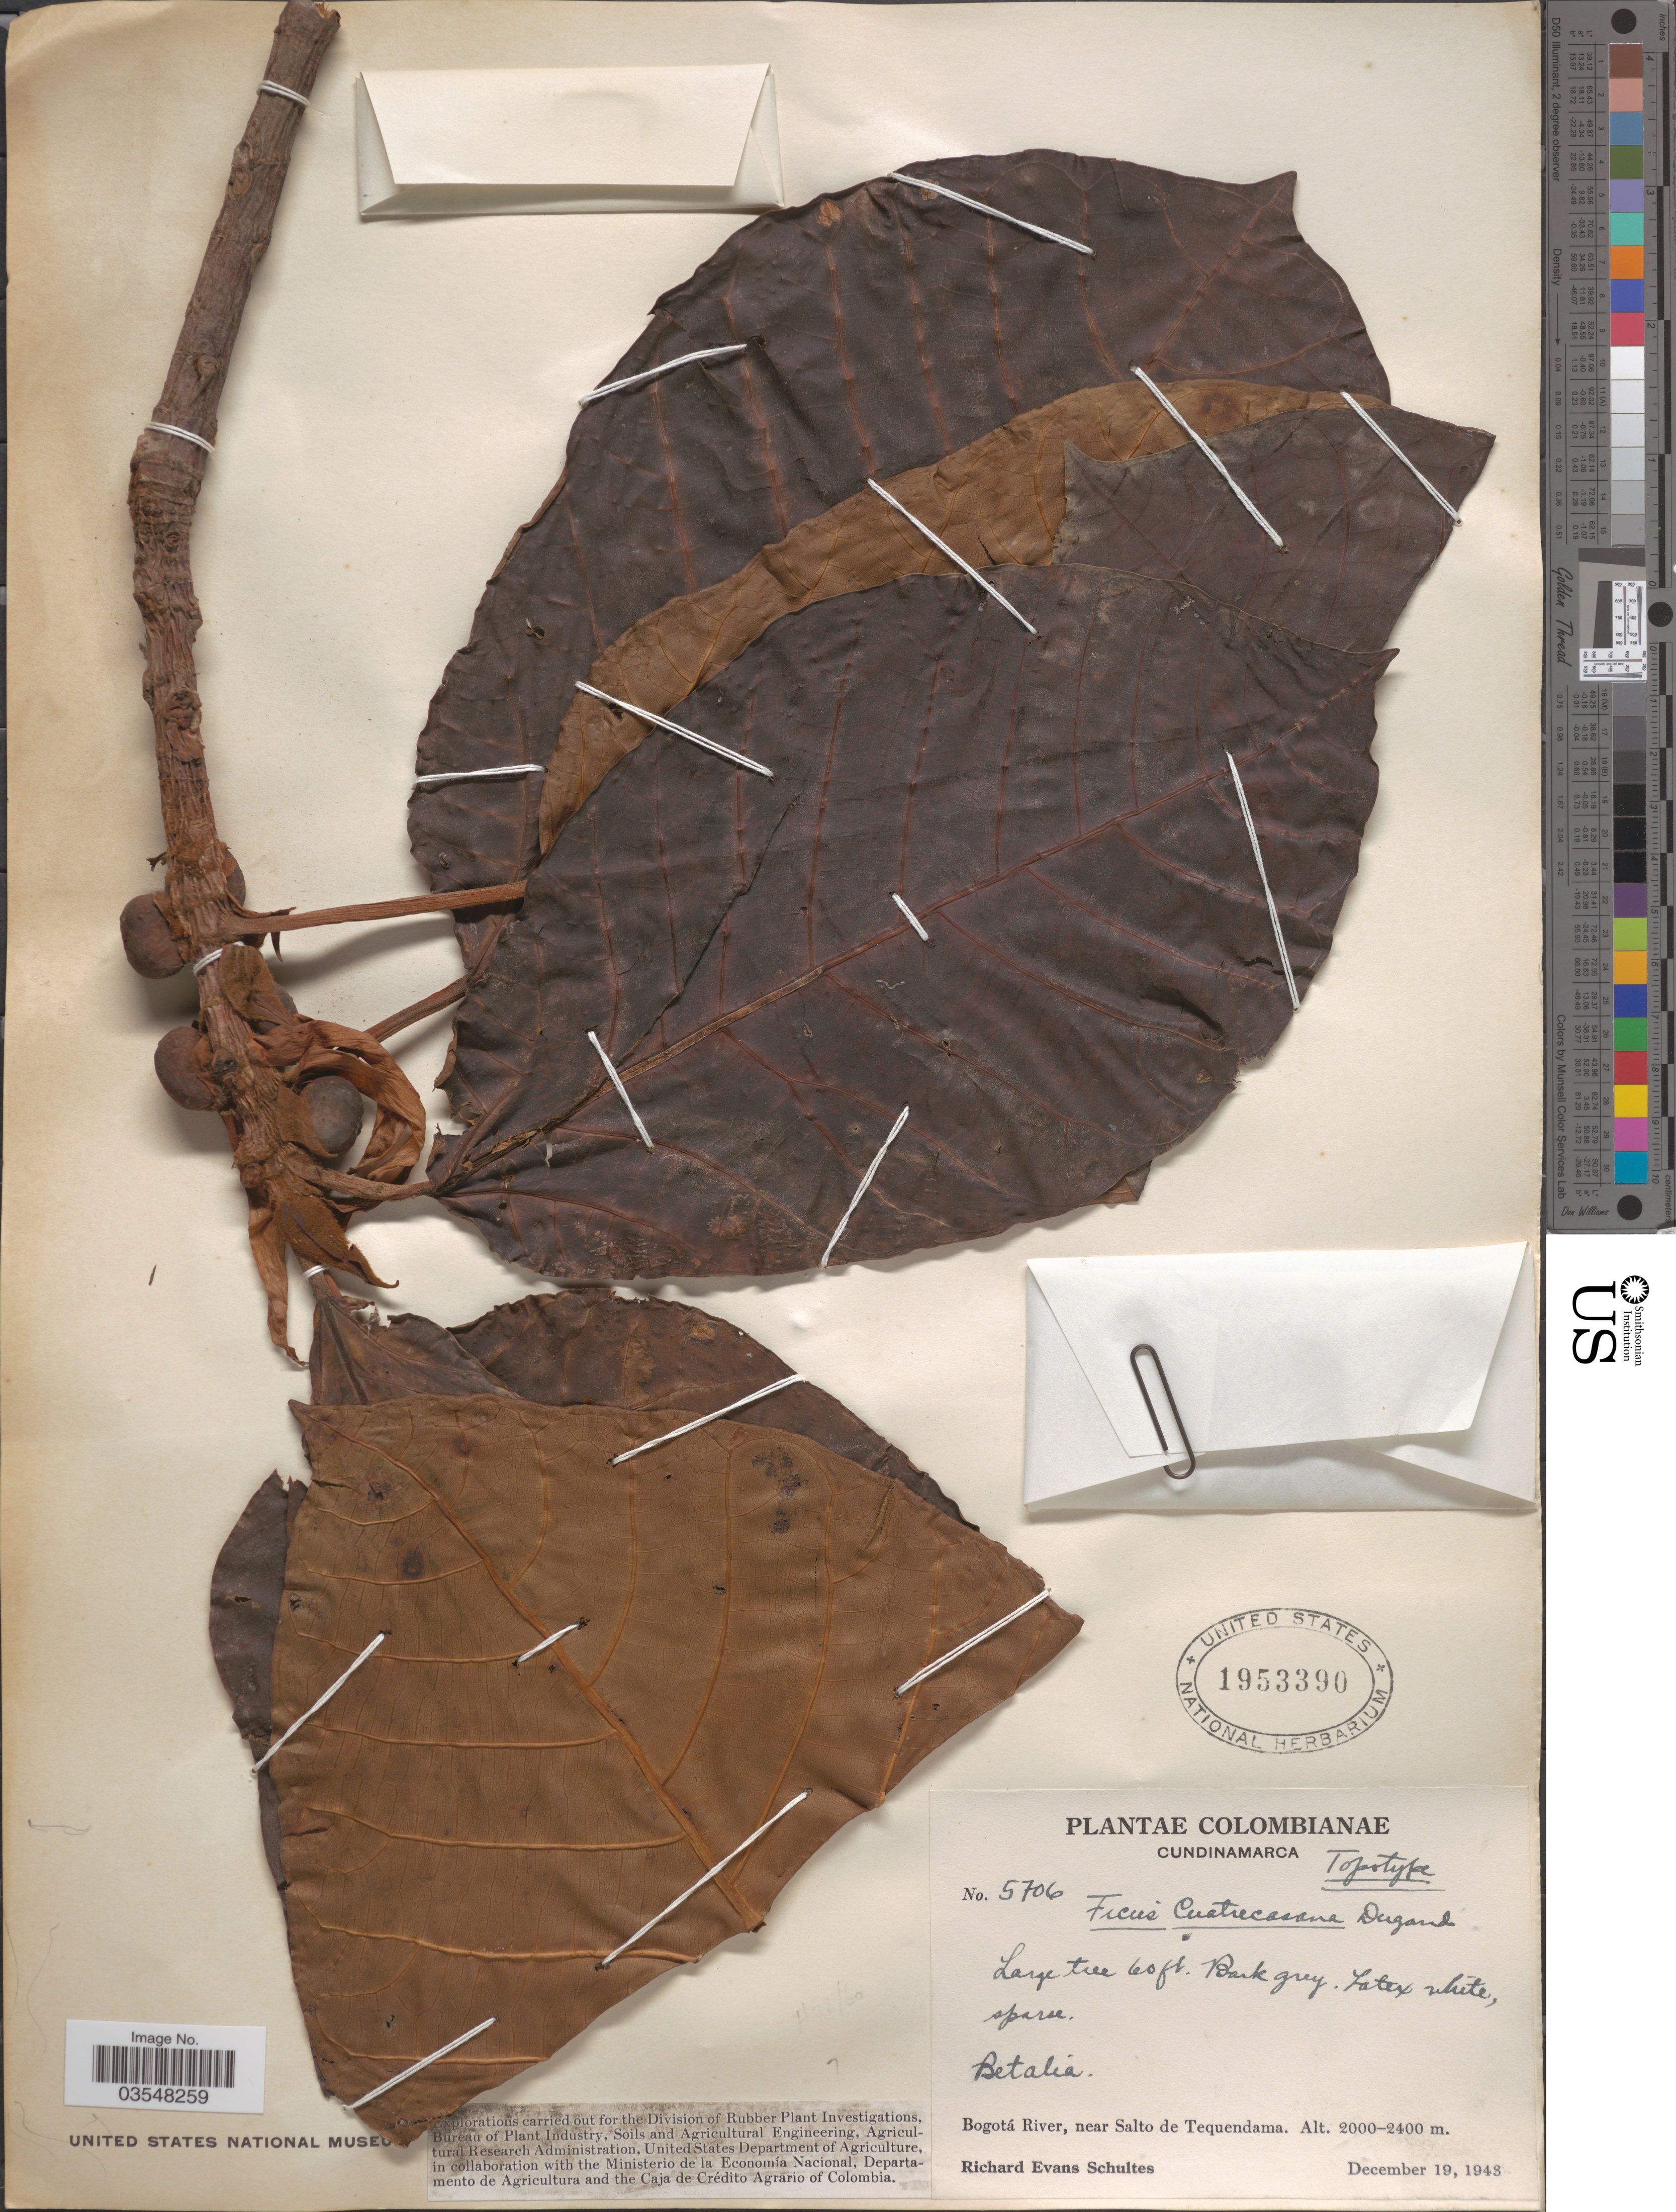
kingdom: Plantae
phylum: Tracheophyta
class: Magnoliopsida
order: Rosales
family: Moraceae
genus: Ficus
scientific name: Ficus cuatrecasasiana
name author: Dugand G.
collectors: R. E. Schultes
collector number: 5706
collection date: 1943-12-19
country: Colombia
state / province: Cundinamarca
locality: Betalia [unsure placement]. Bogotá River, near Salto de Tequendama.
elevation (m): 2000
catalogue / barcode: US 1953390